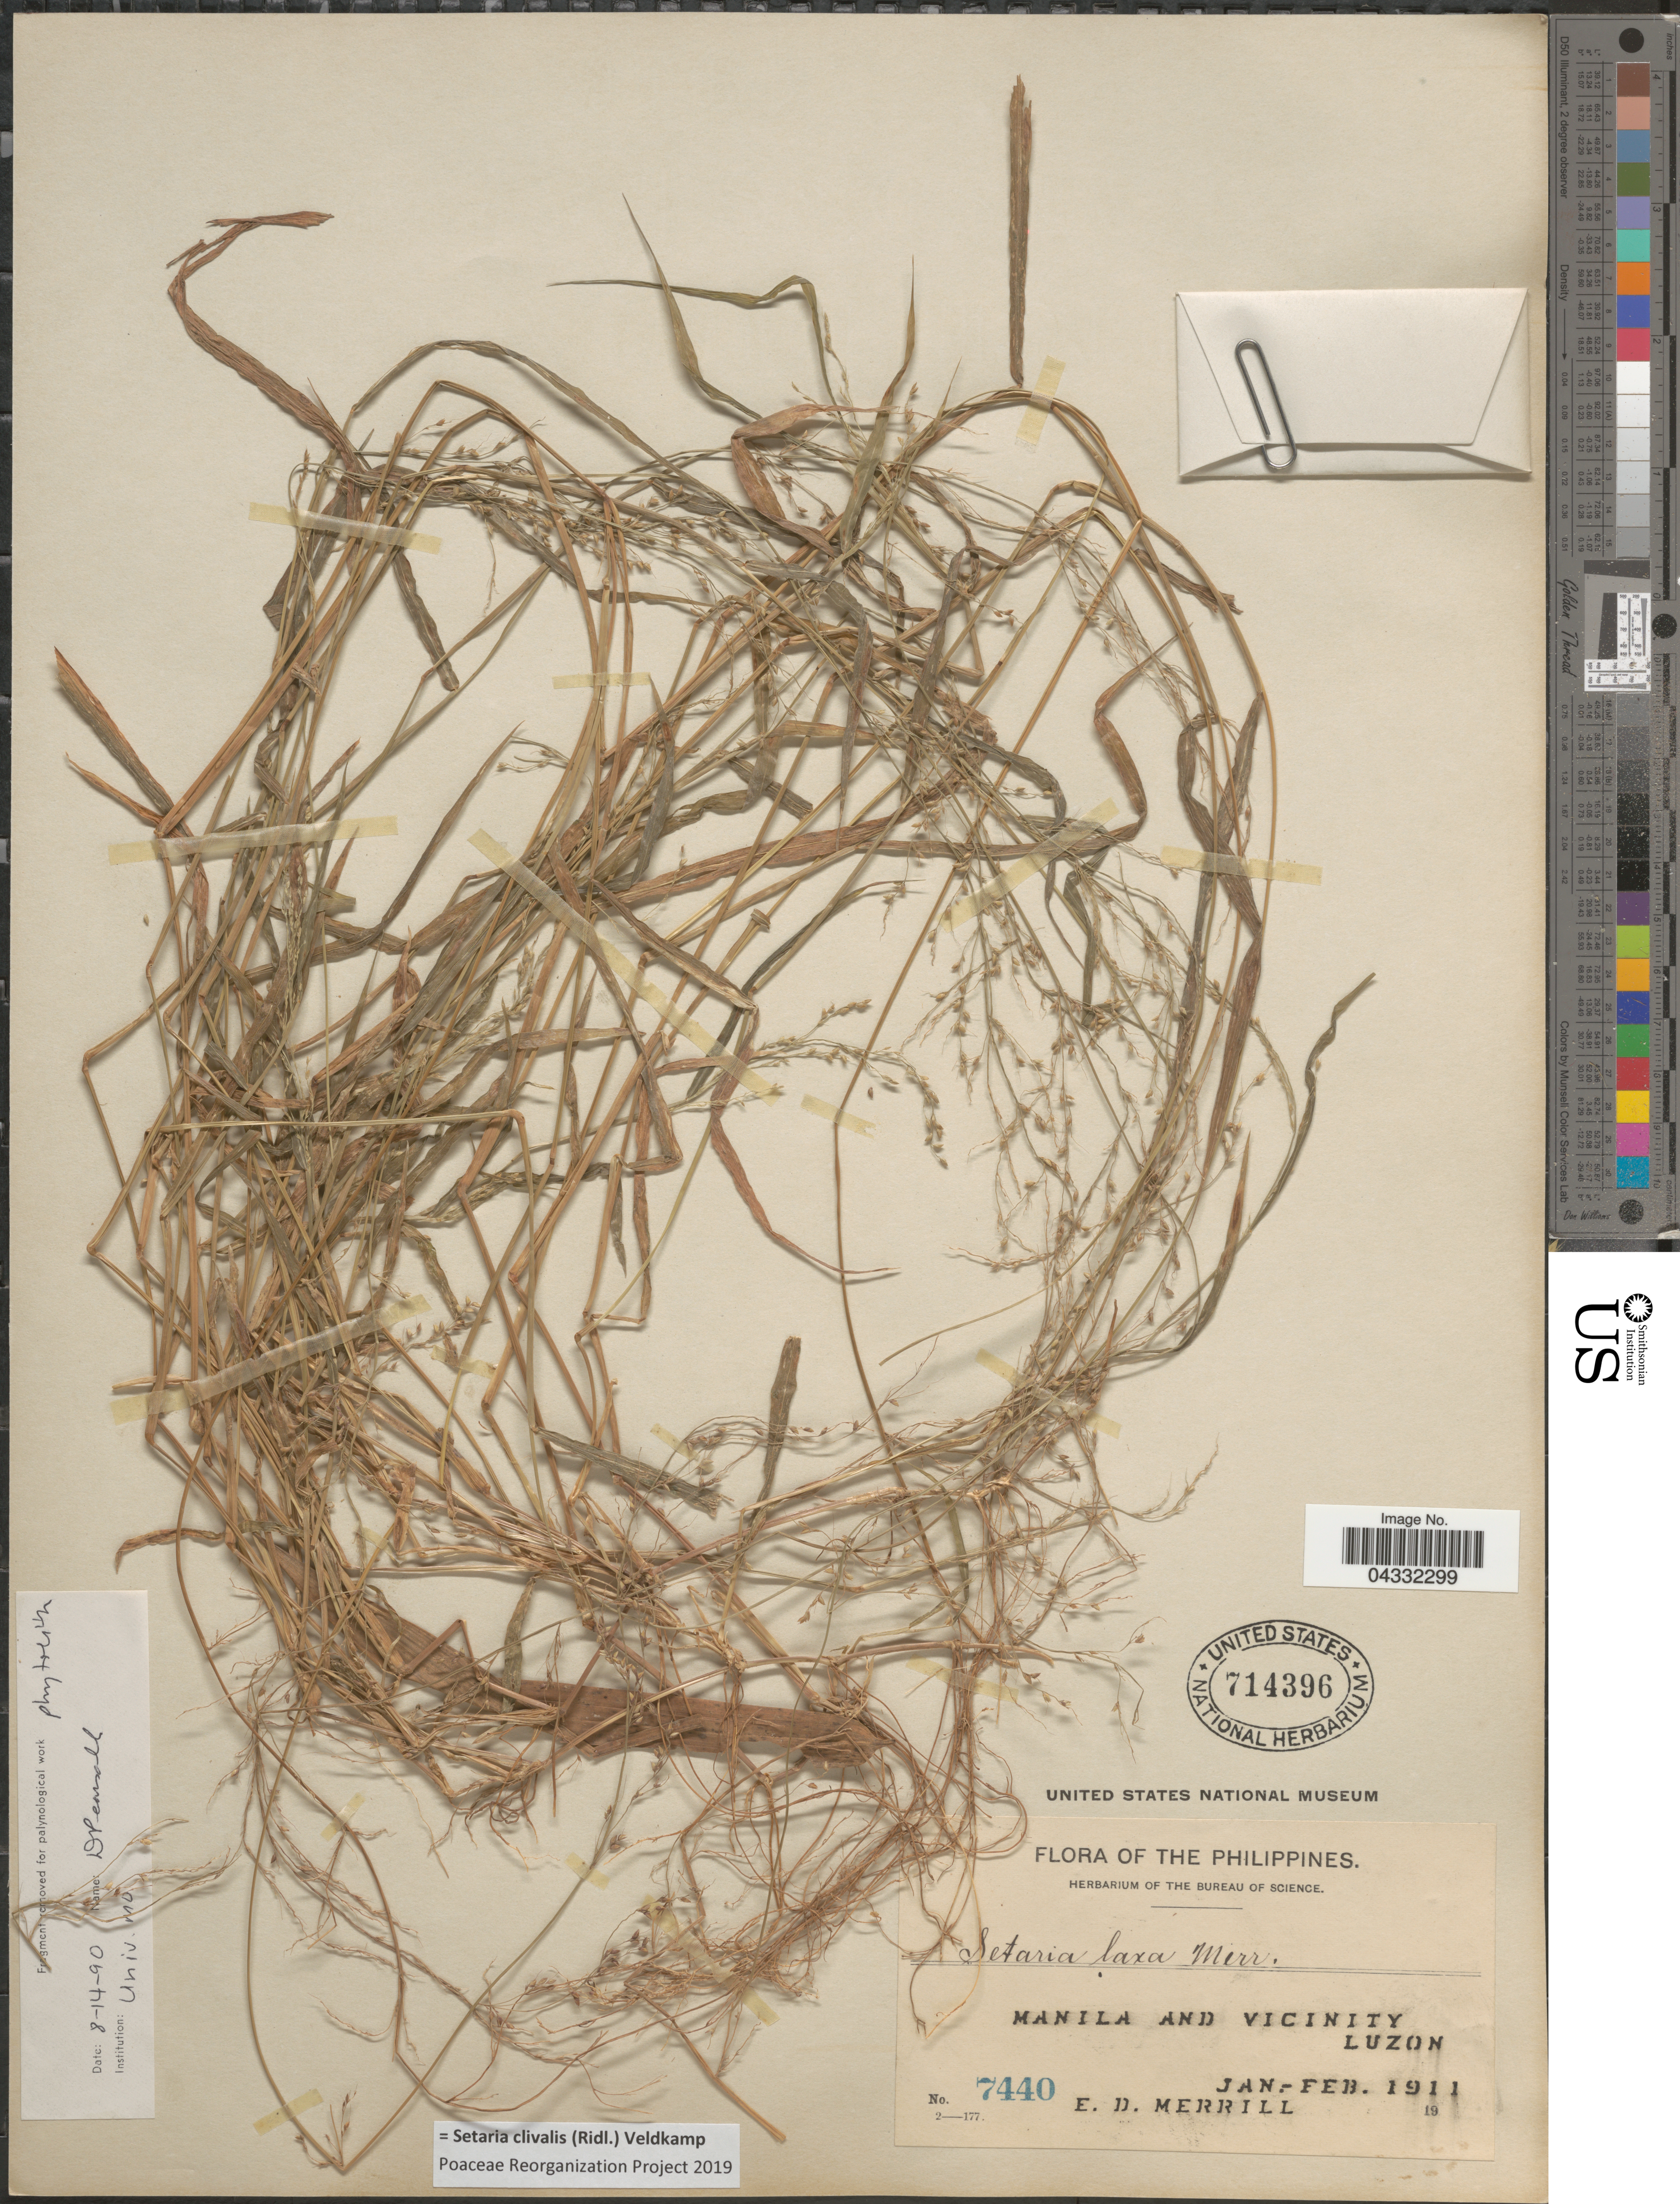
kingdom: Plantae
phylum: Tracheophyta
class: Liliopsida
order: Poales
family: Poaceae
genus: Setaria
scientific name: Setaria clivalis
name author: (Ridl.) Veldkamp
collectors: E. D. Merrill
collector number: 7440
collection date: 1911-01/1911-02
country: Philippines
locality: Manila and vicinity. Luzon.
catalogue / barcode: US 714396